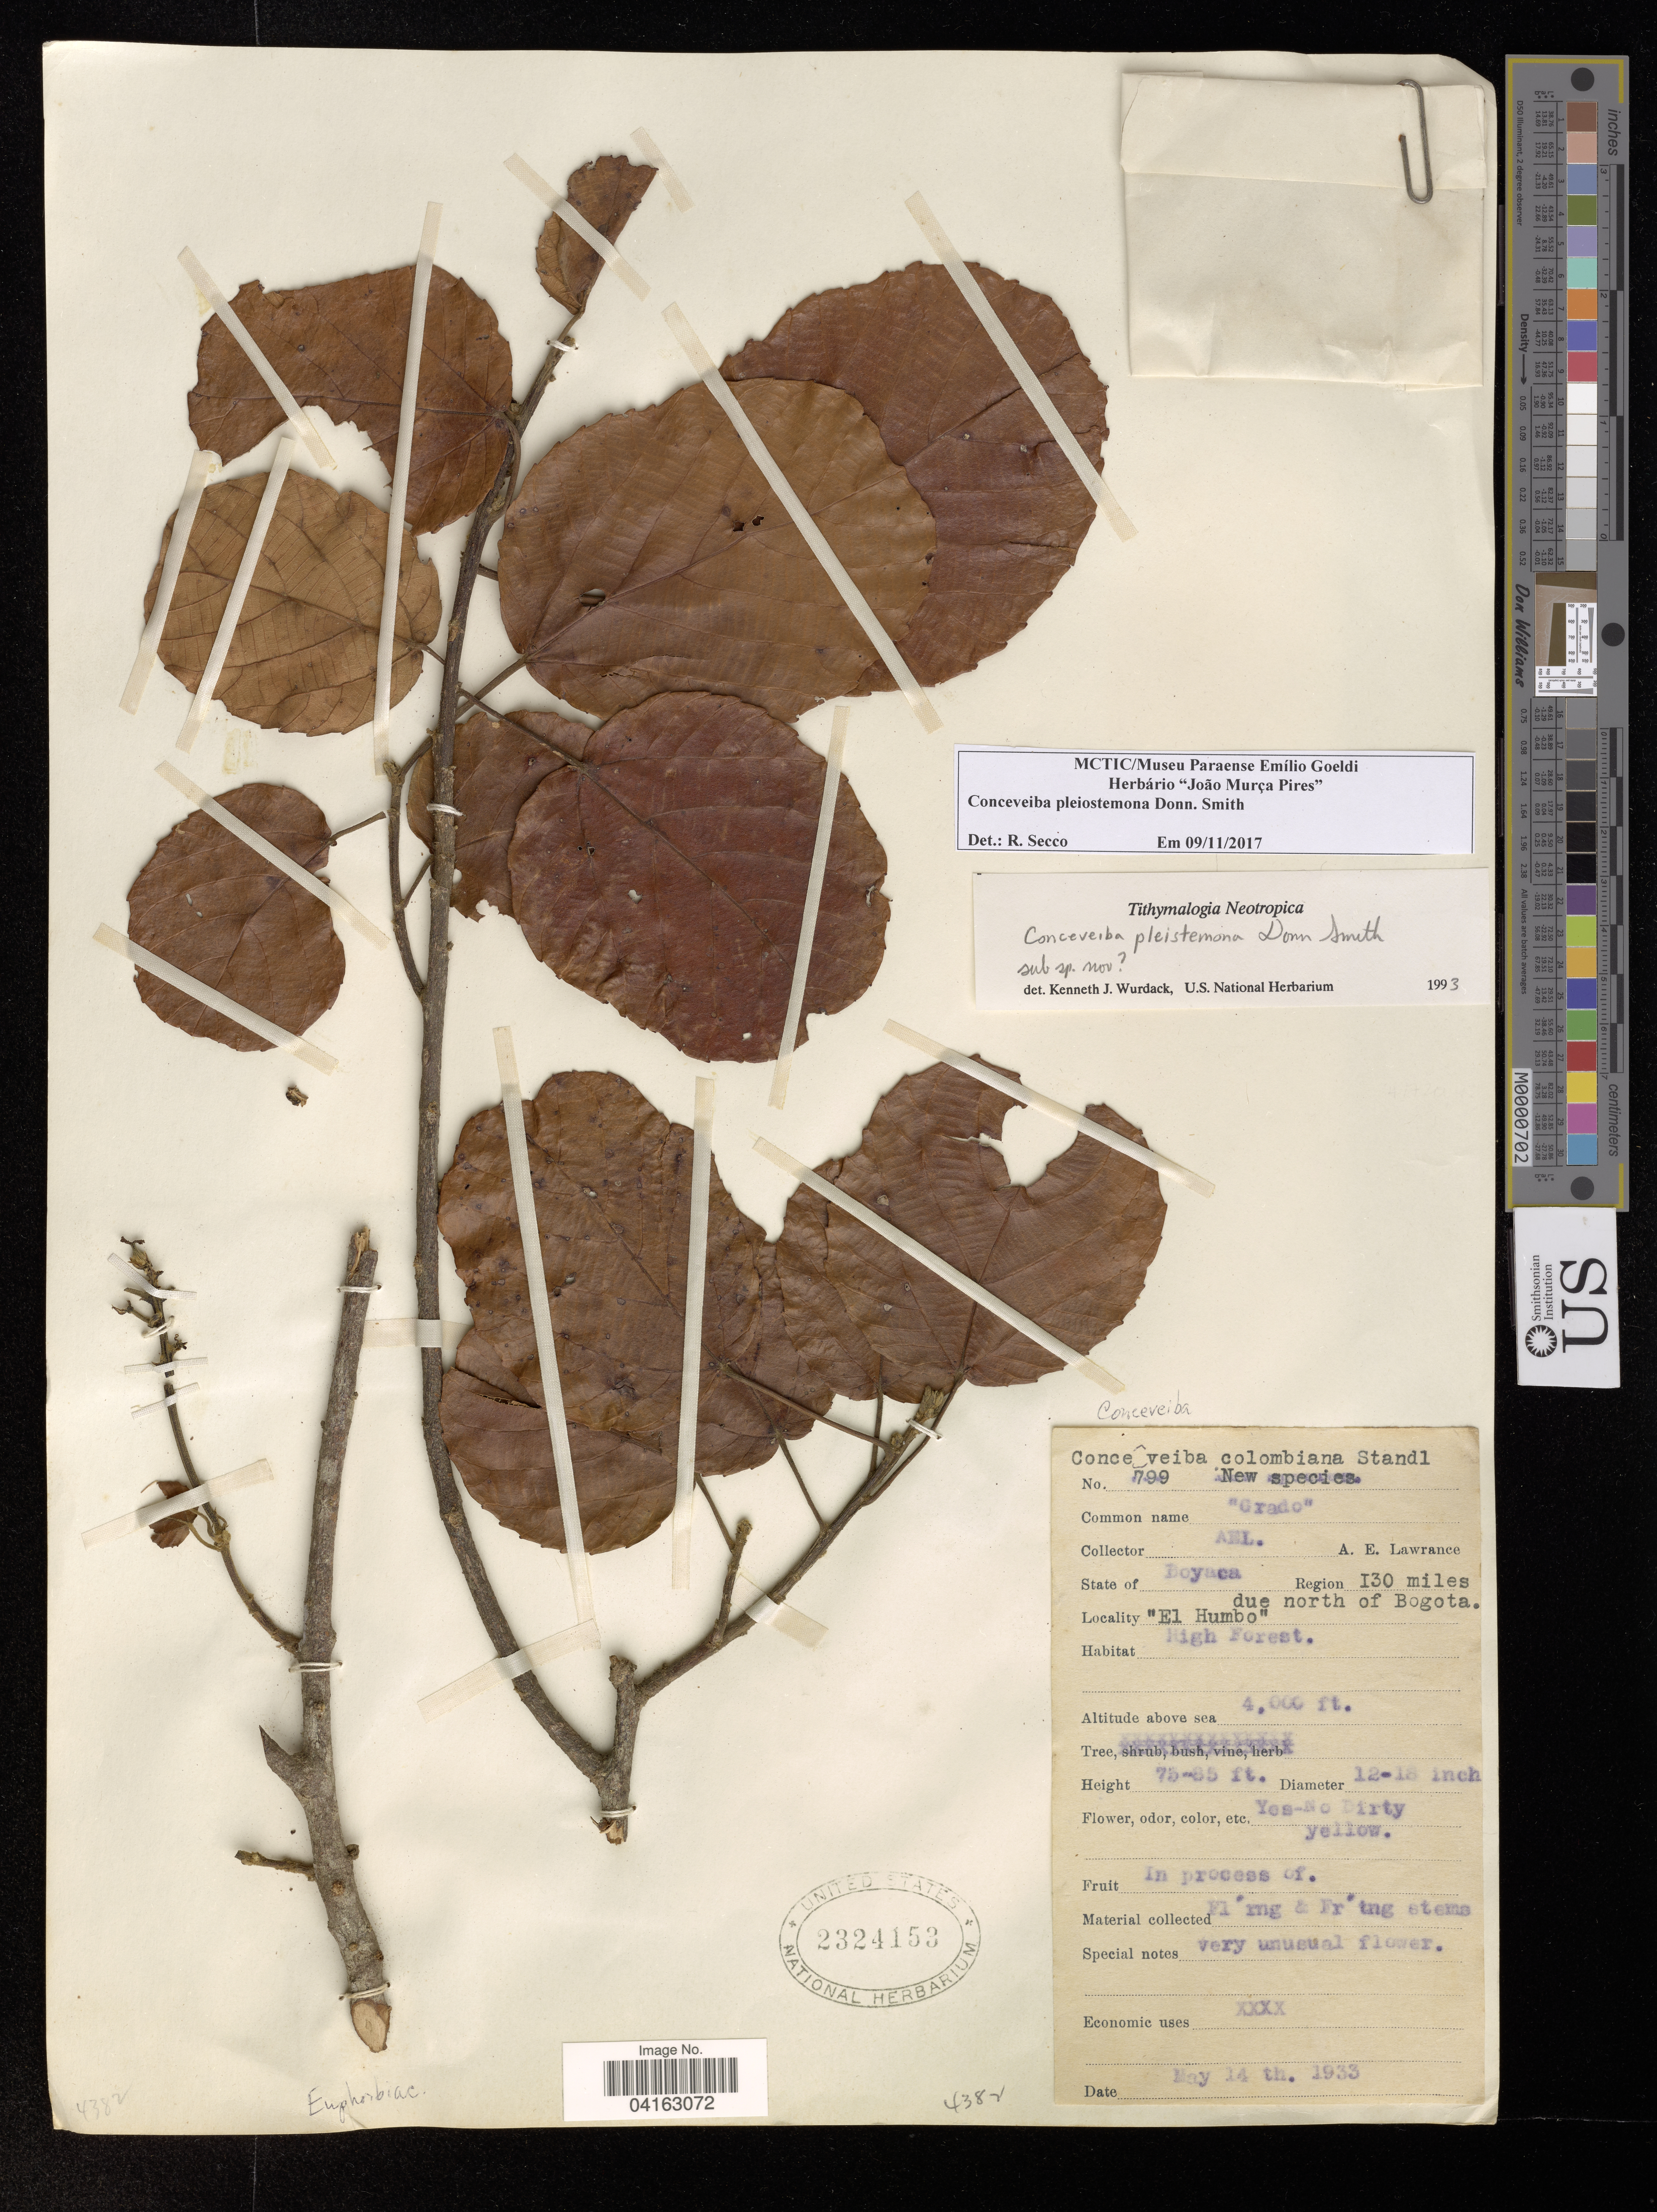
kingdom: Plantae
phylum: Tracheophyta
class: Magnoliopsida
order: Malpighiales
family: Euphorbiaceae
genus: Conceveiba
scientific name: Conceveiba pleiostemona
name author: Donn. Sm.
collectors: A. Lawrance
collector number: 799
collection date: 1933-05-14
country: Colombia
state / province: Boyacá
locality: "El Humbo" due north of Bogota.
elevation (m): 1219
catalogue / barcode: US 2324153